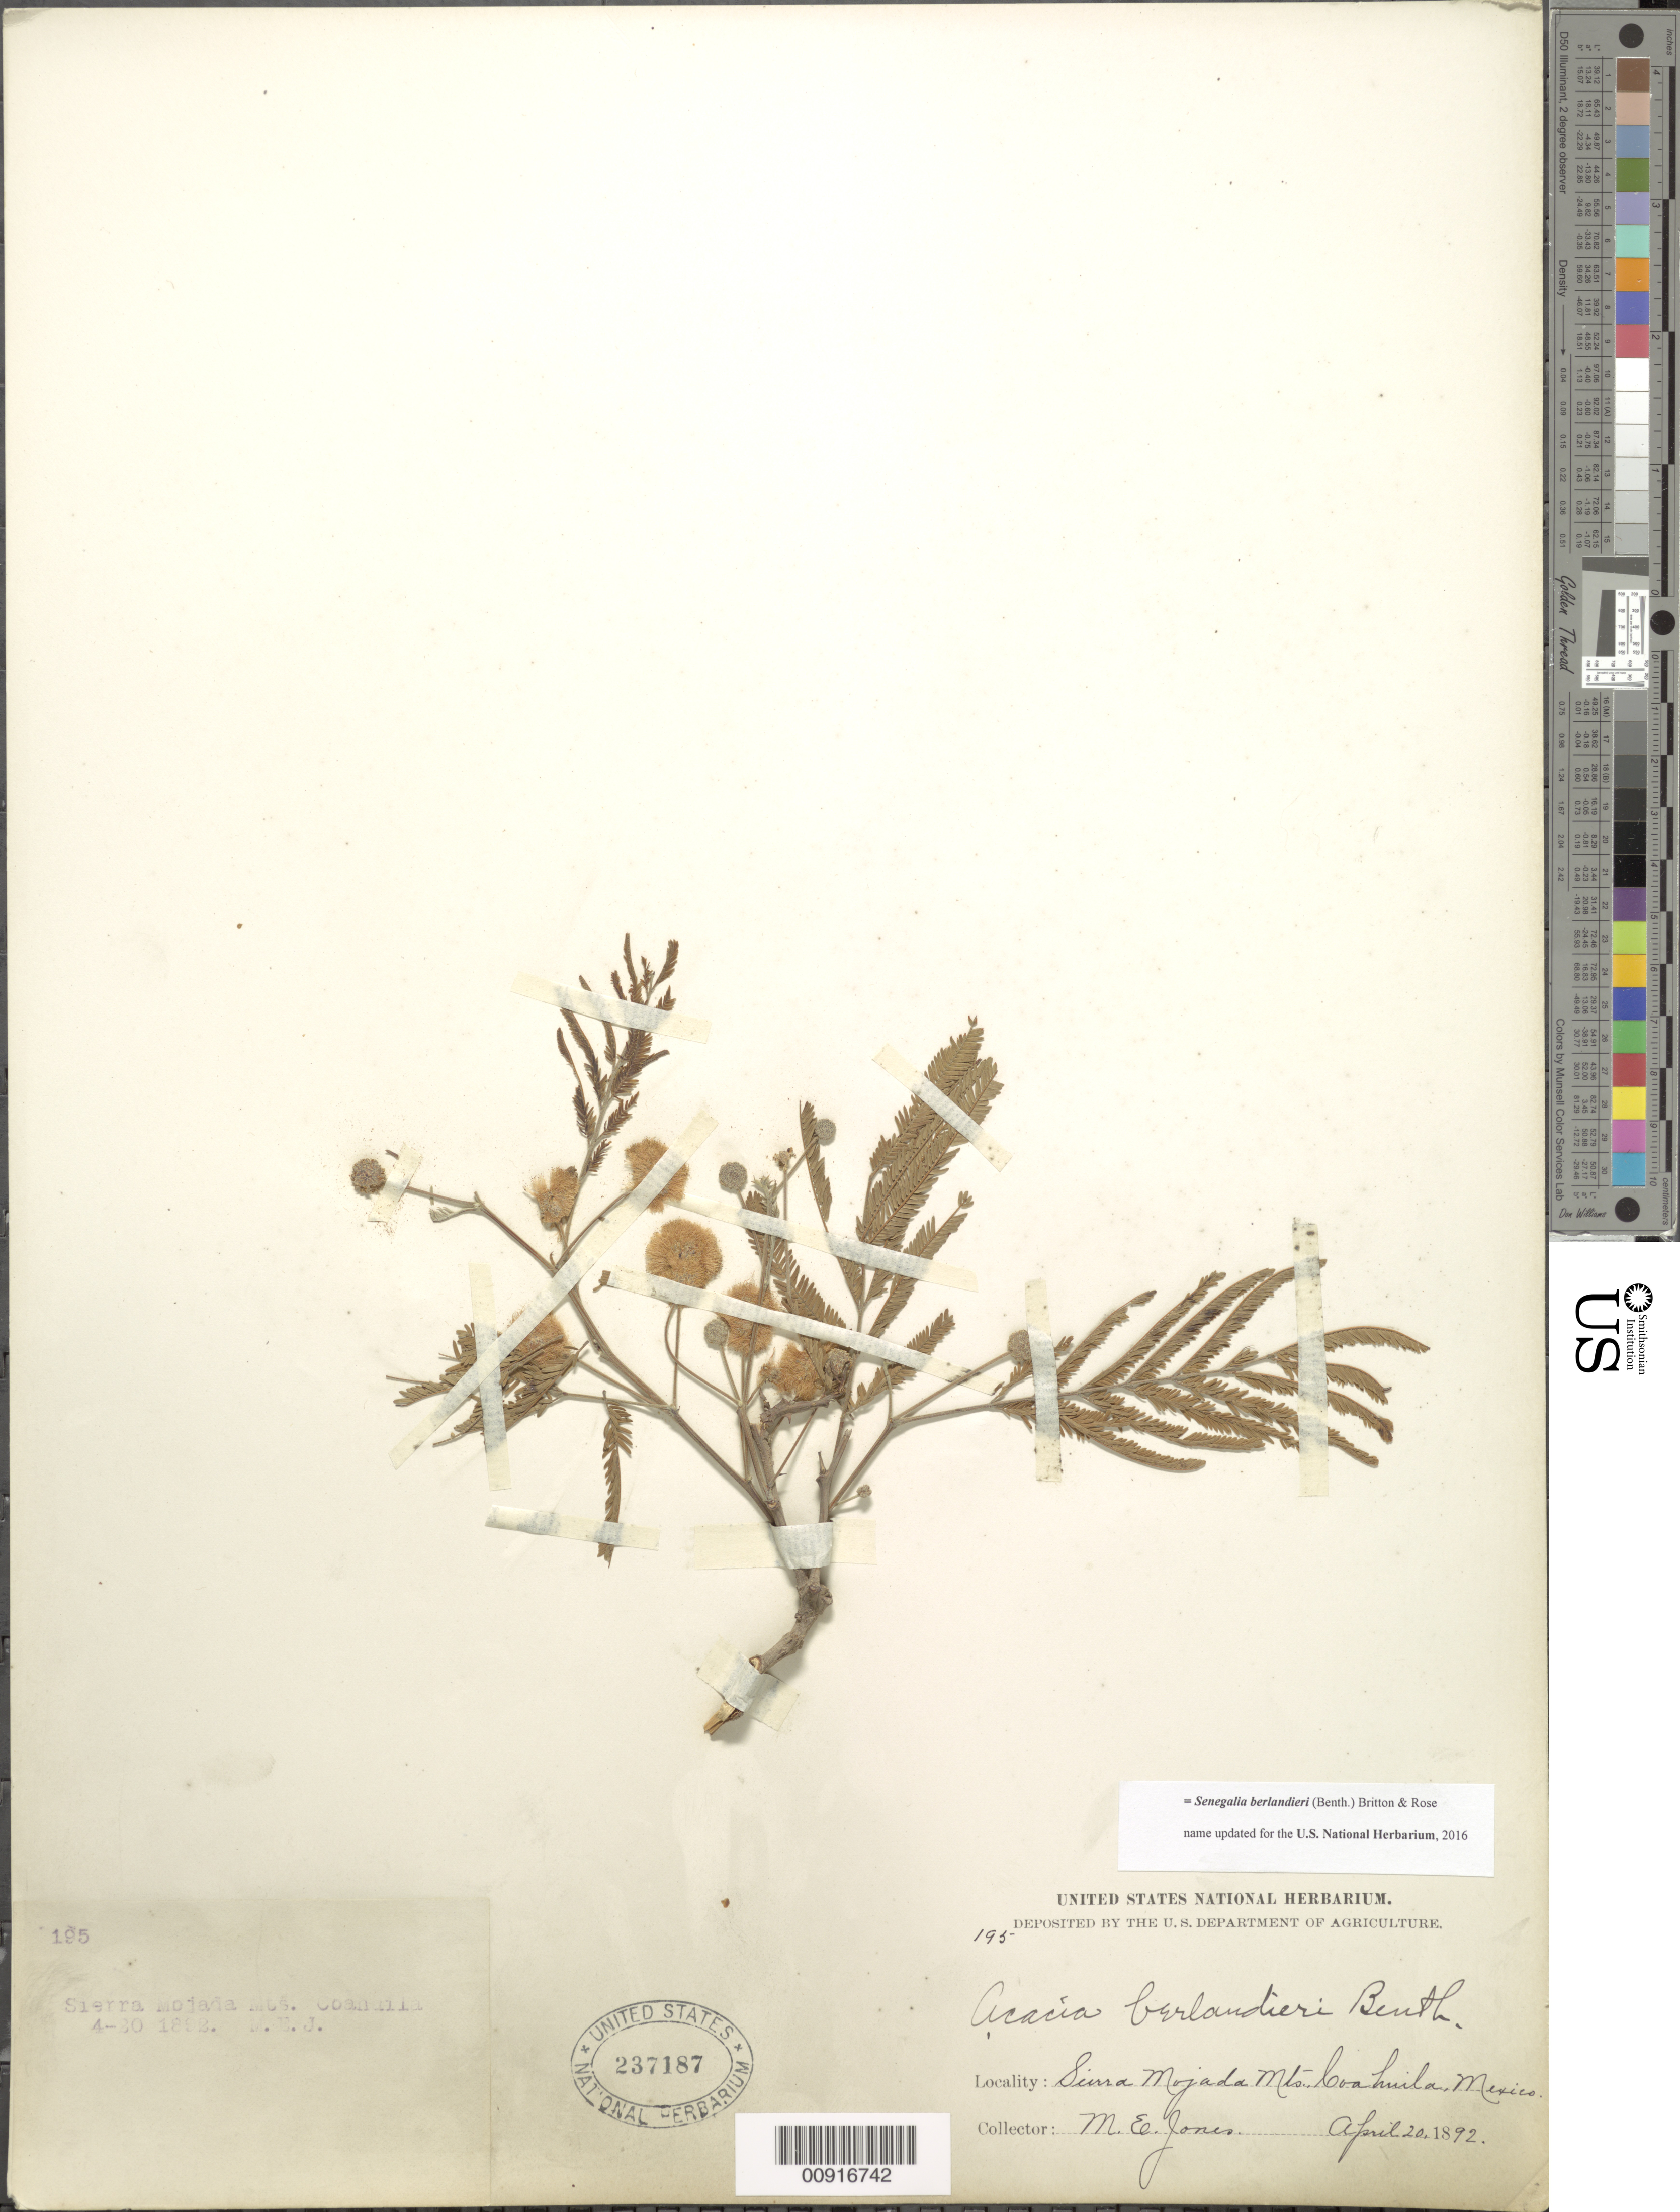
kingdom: Plantae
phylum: Tracheophyta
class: Magnoliopsida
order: Fabales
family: Fabaceae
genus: Senegalia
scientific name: Senegalia berlandieri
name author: (Benth.) Britton & Rose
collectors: M. E. Jones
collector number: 195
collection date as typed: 20 Apr 1892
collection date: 1892-04-20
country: Mexico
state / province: Coahuila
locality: Sierra Mojada Mts., Coahuila.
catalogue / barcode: US 237187